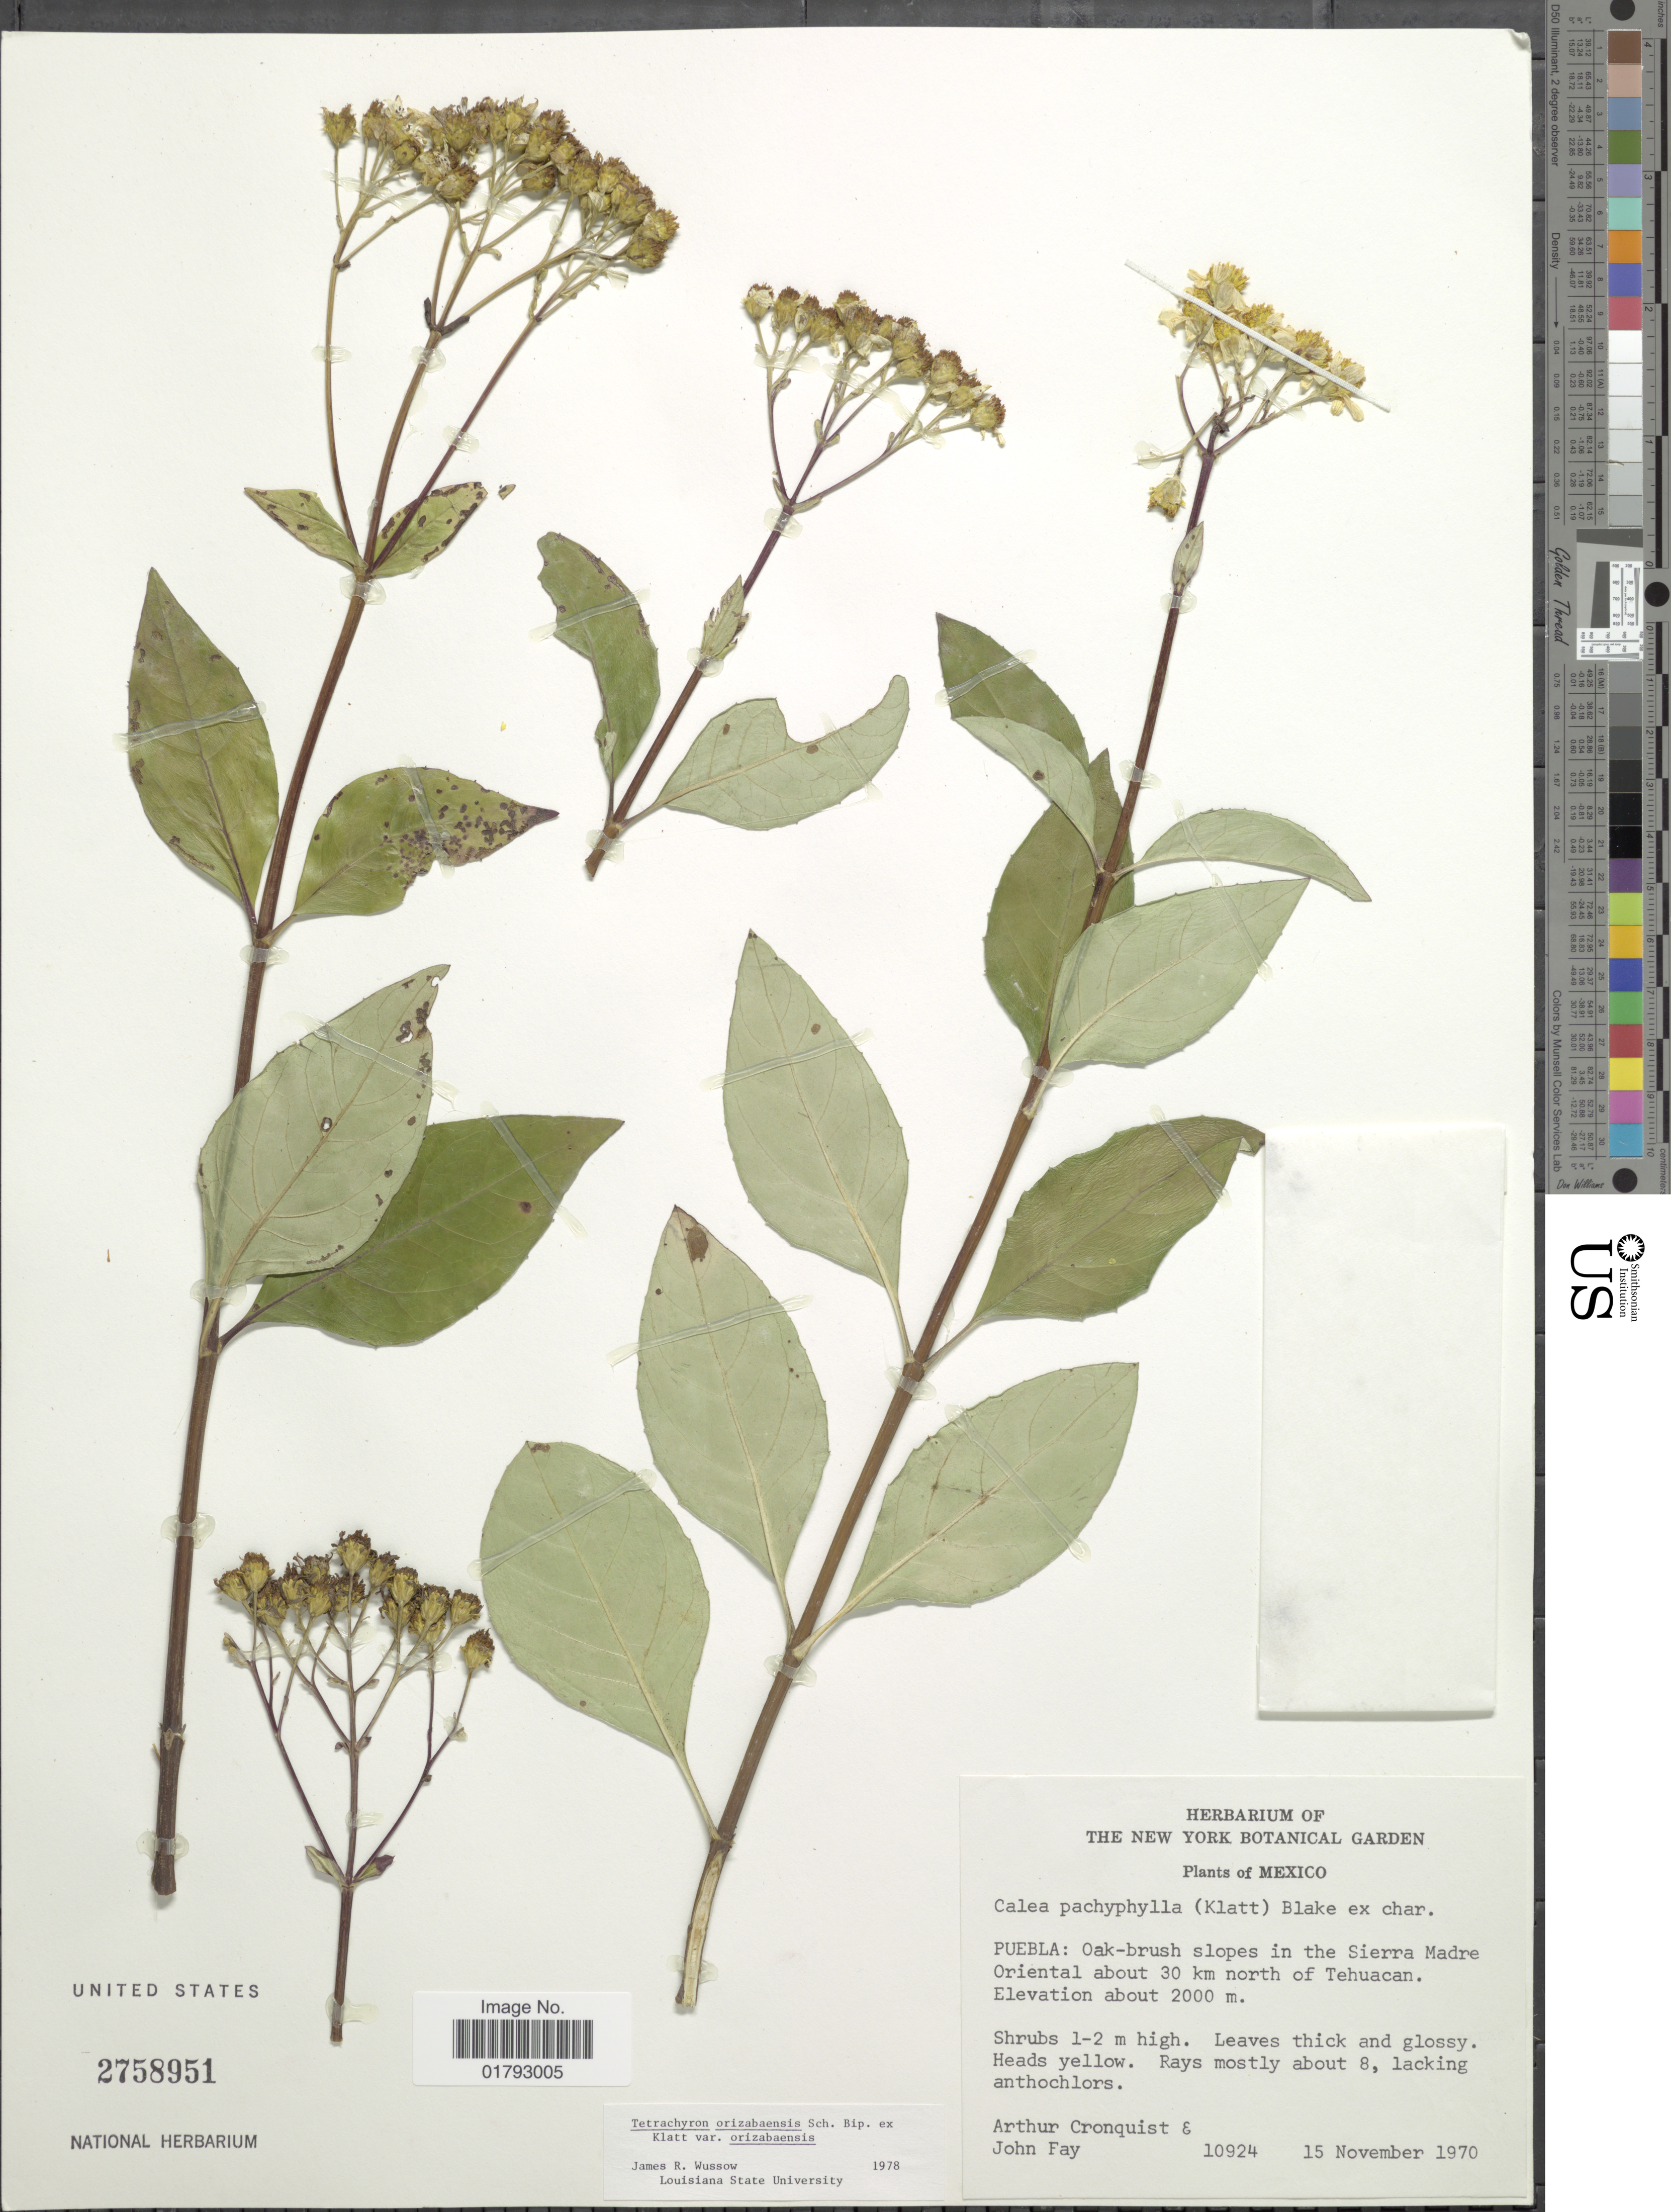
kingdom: Plantae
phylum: Tracheophyta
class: Magnoliopsida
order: Asterales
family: Asteraceae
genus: Tetrachyron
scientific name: Tetrachyron orizabensis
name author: (Klatt) Wussow &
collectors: A. J. Cronquist & J. M. Fay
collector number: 10924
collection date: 1970-11-15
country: Mexico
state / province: Puebla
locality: Puebla: Oak-brush slopes in the Sierra Madre Oriental about 30 km north of Tehuacan.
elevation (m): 2000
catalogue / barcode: US 2758951